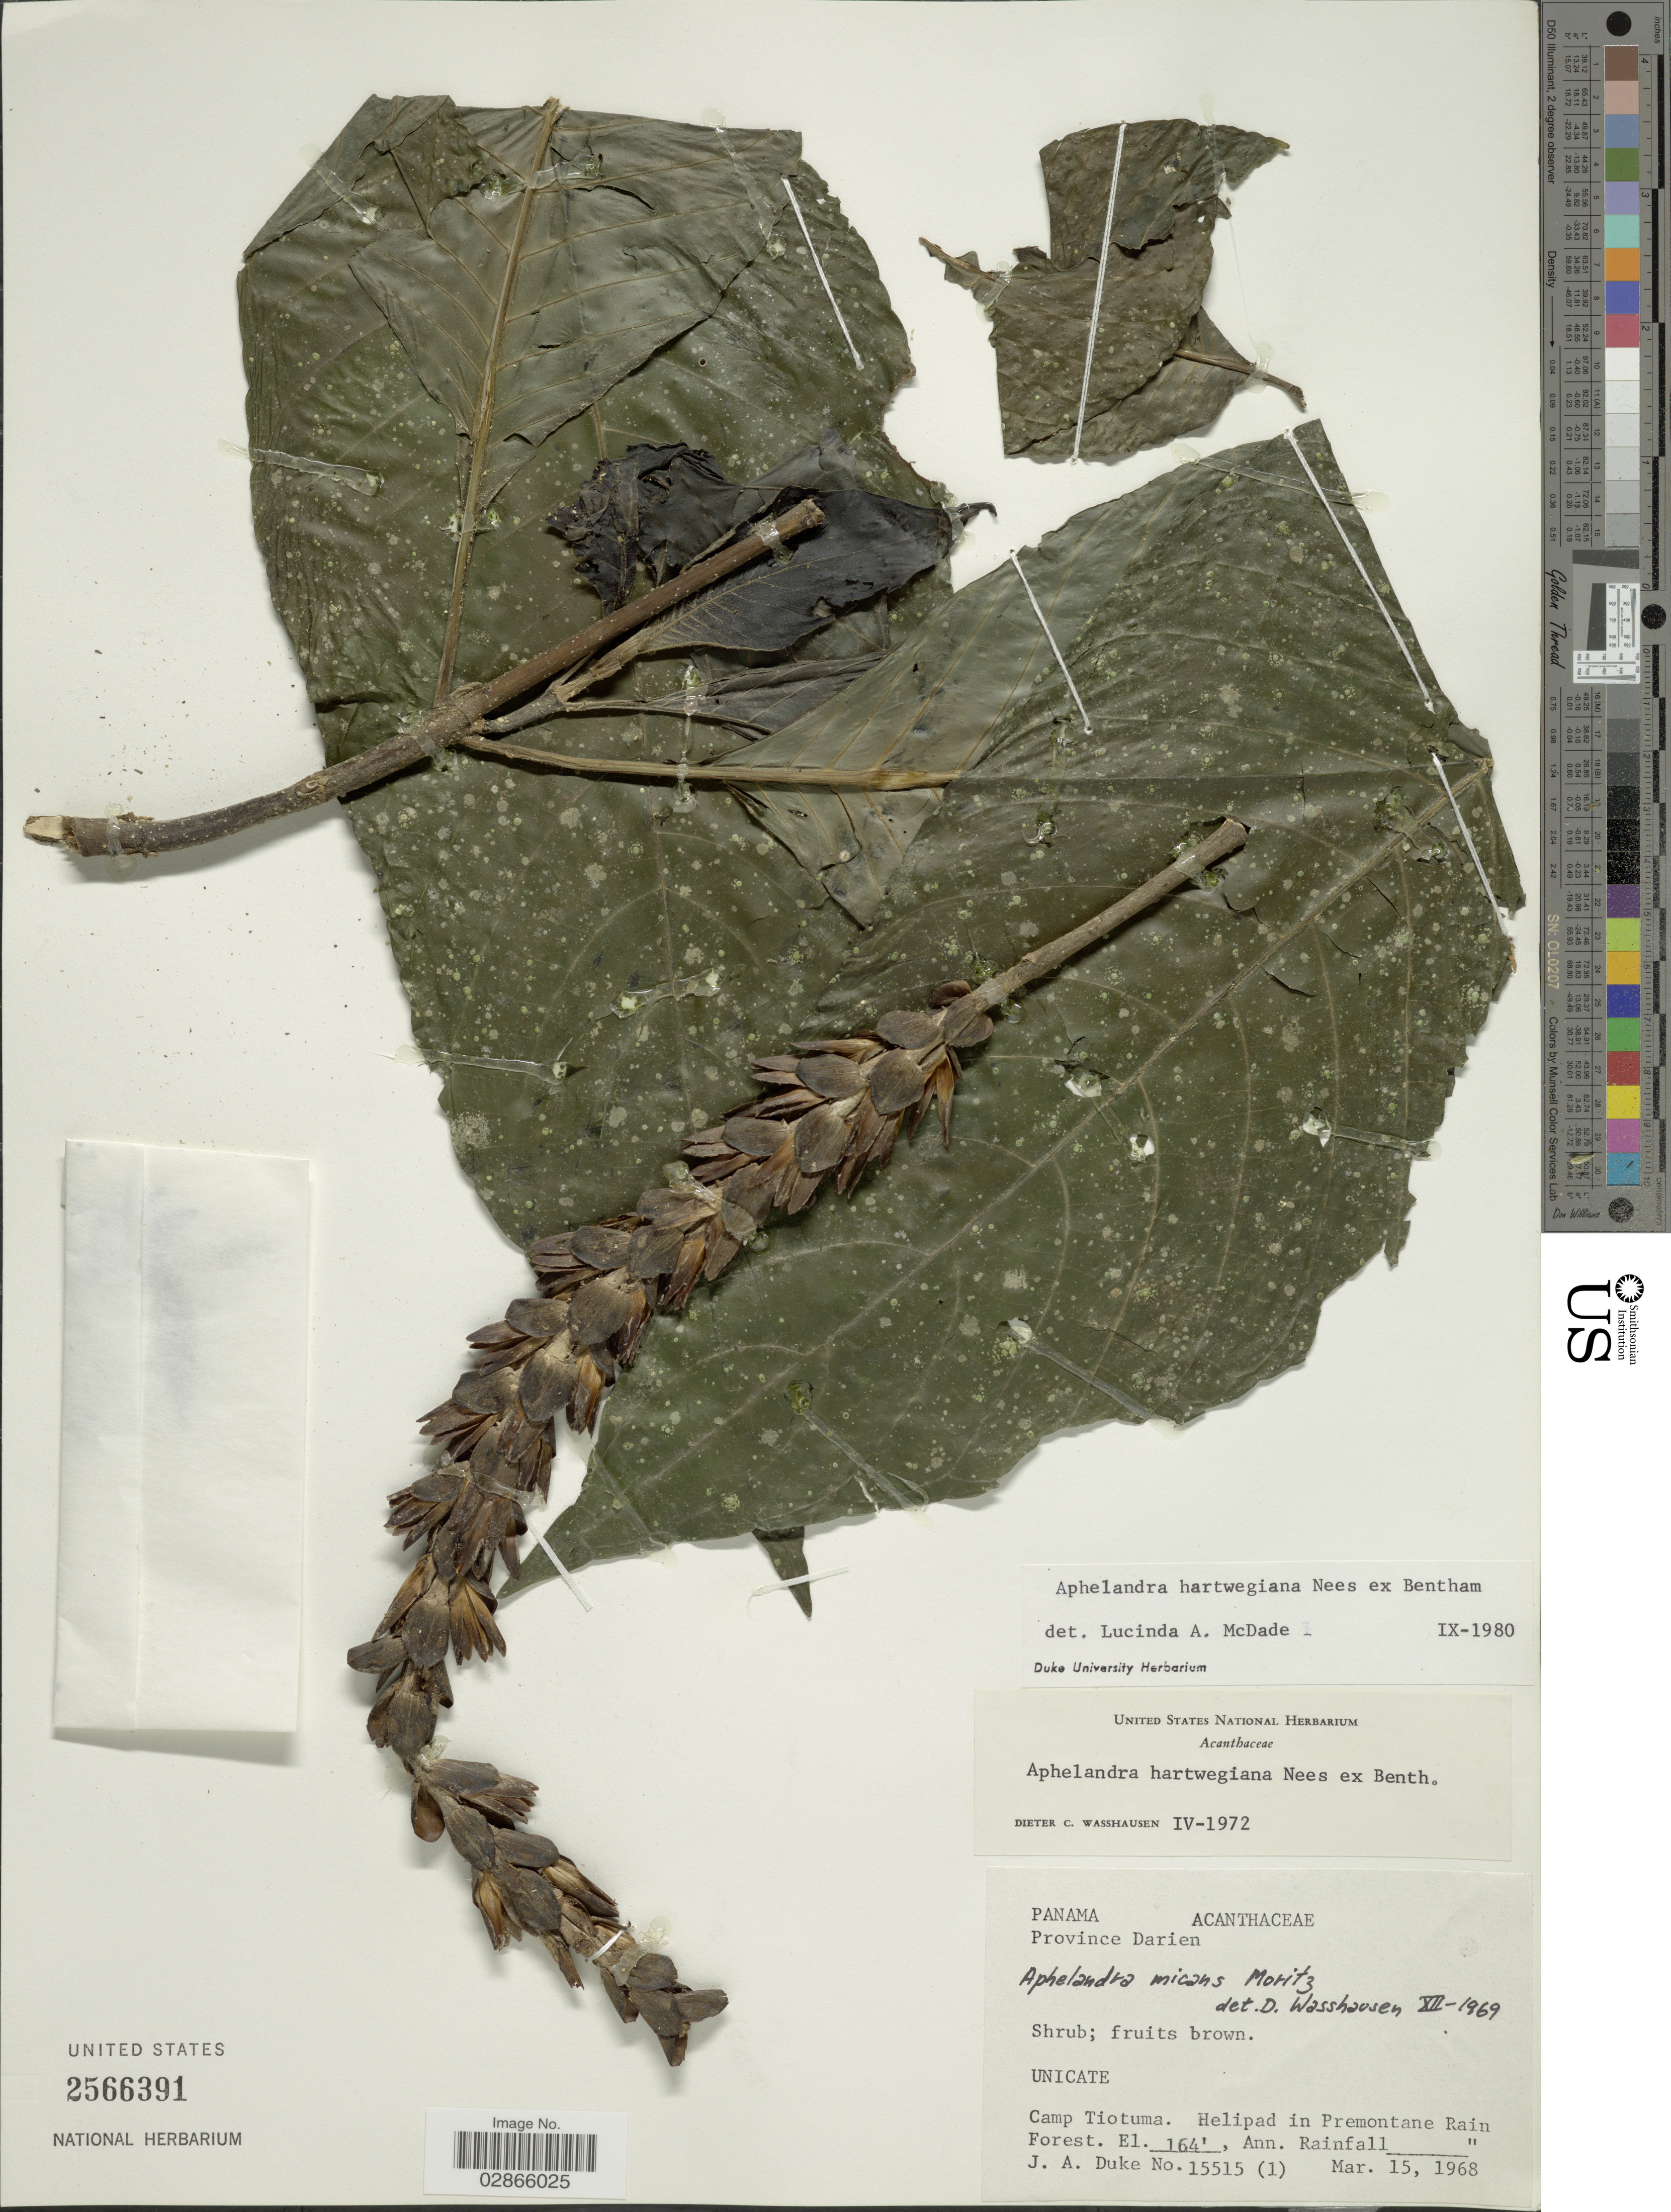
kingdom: Plantae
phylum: Tracheophyta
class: Magnoliopsida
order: Lamiales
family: Acanthaceae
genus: Aphelandra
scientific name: Aphelandra hartwegiana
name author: Nees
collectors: J. A. Duke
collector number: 15515(1)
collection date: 1968-03-15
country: Panama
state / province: Darién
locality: Camp Tiotuma. Helipad in Premontane Rain Forest.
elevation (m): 50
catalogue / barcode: US 2566391